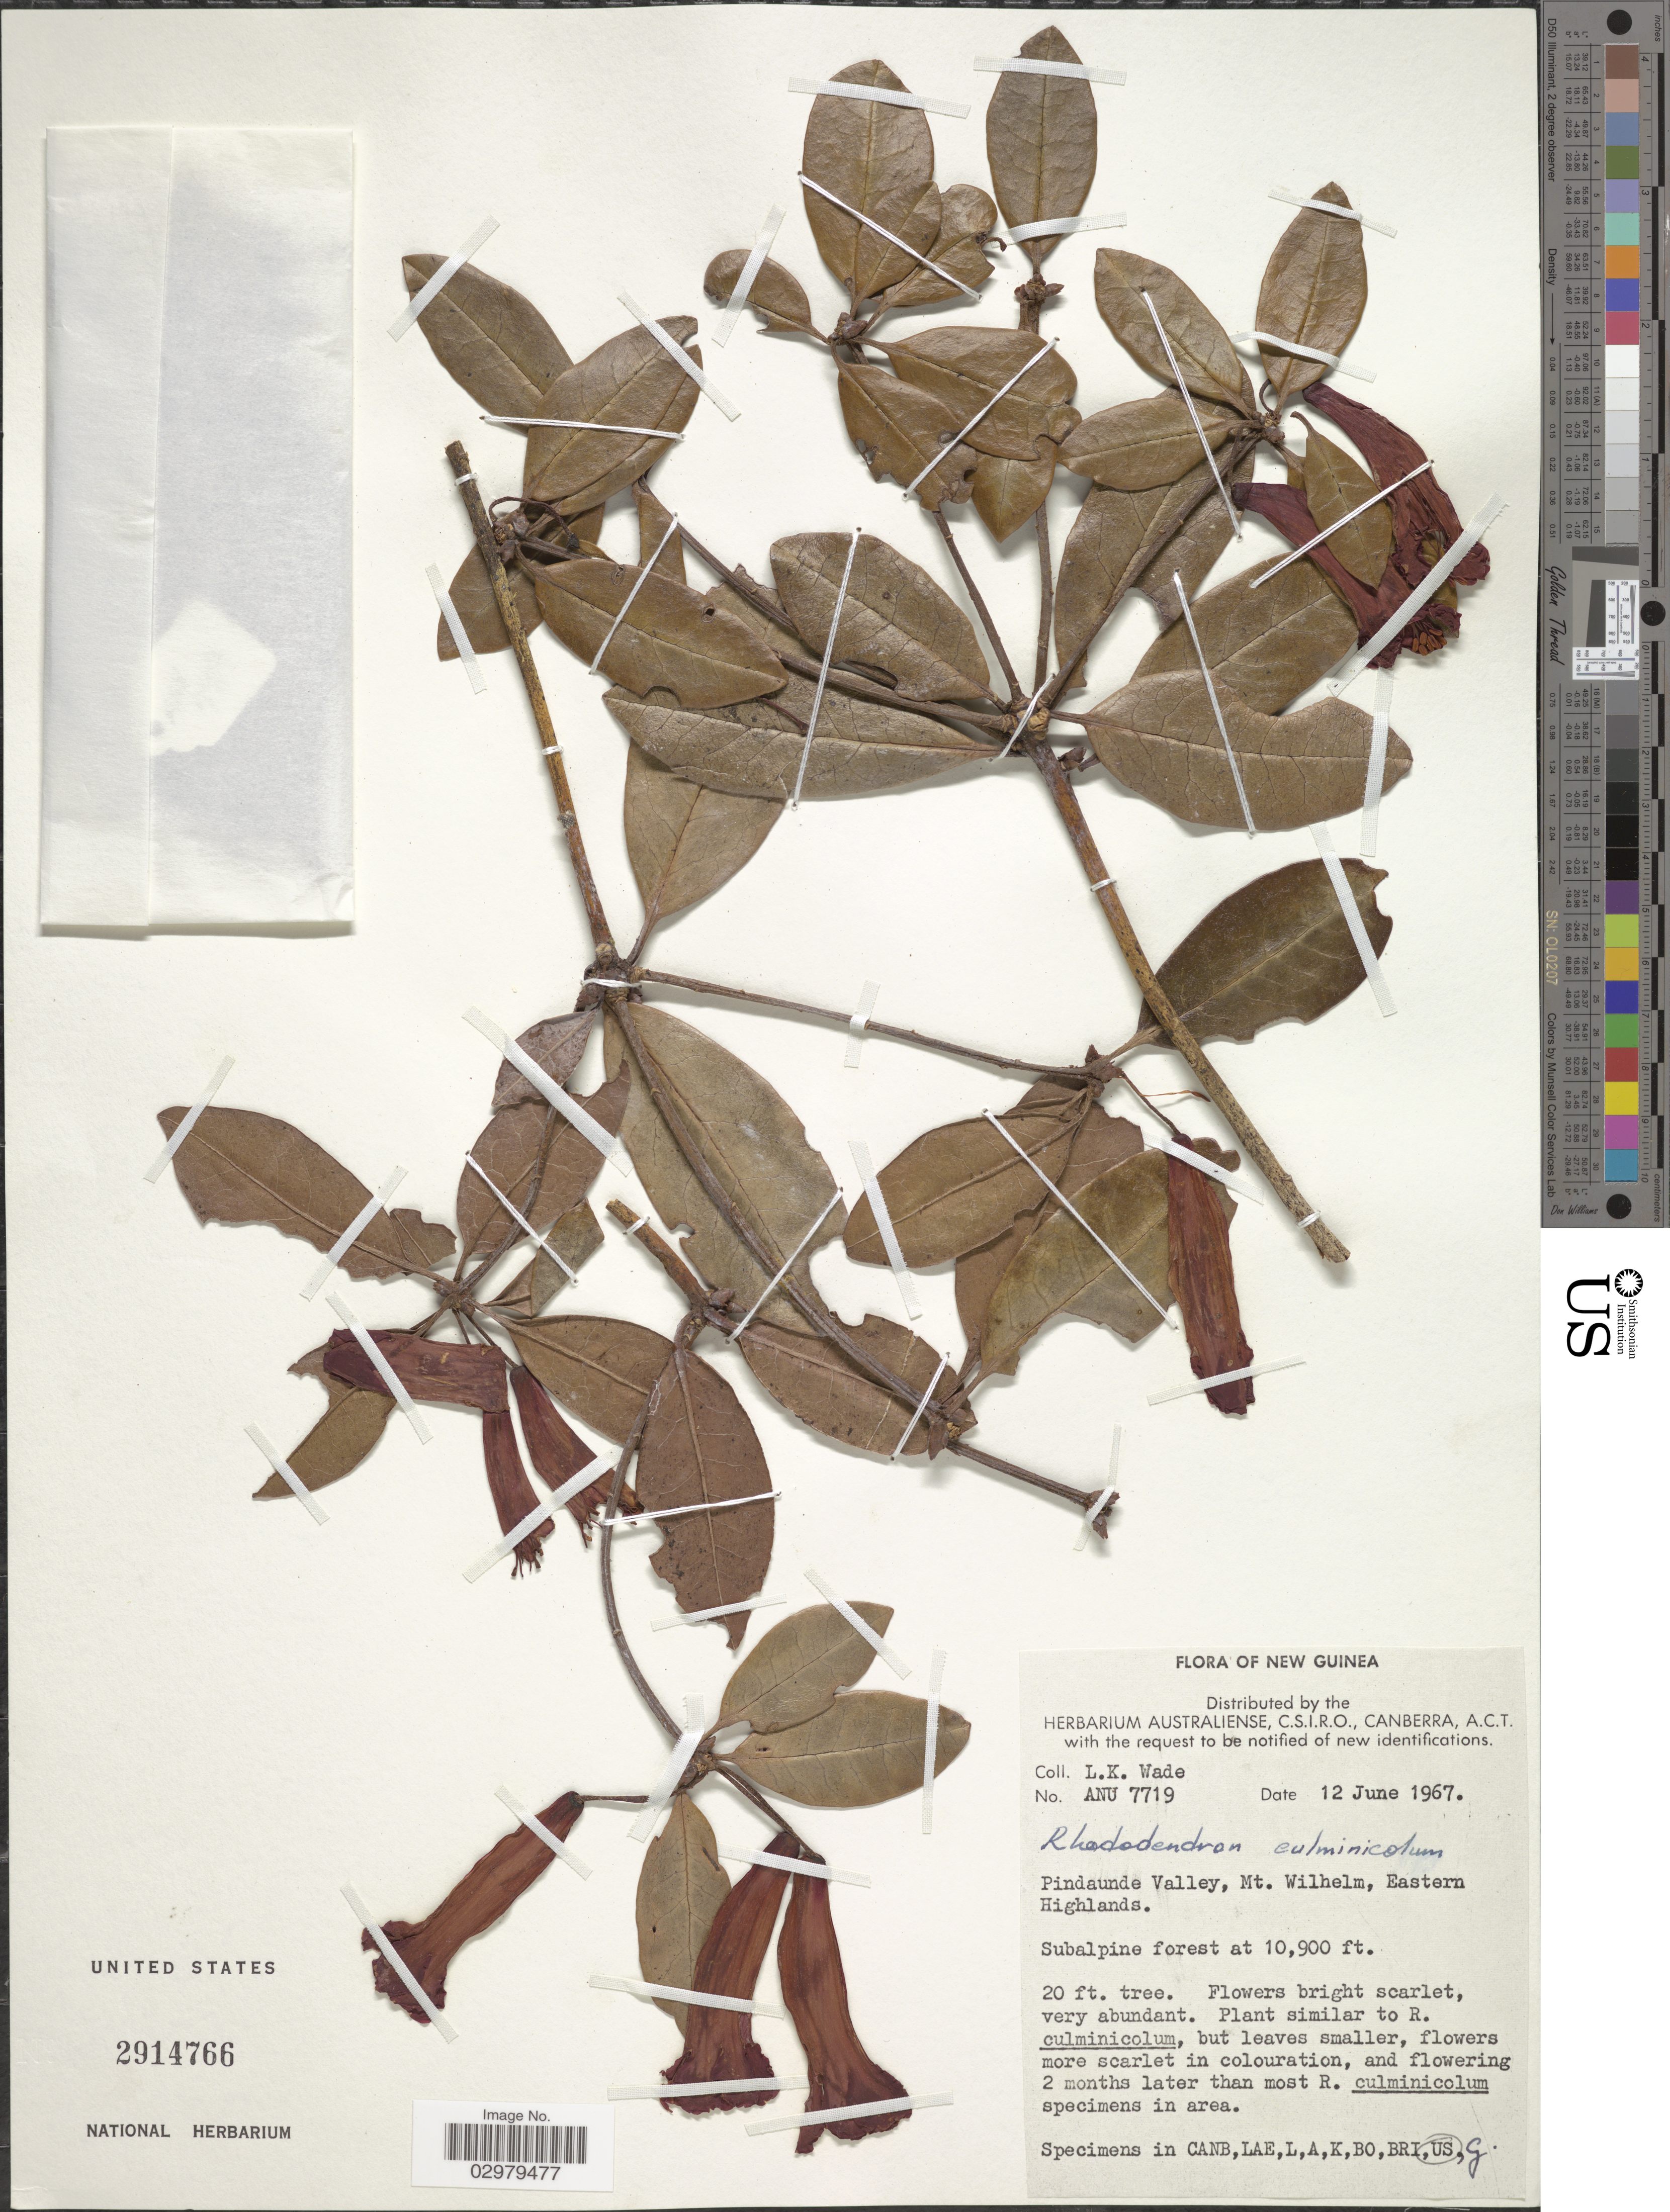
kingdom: Plantae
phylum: Tracheophyta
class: Magnoliopsida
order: Ericales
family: Ericaceae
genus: Rhododendron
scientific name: Rhododendron culminicolum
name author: F. Muell.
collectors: L. K. Wade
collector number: ANU 7719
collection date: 1967-06-12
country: Papua New Guinea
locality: New Guinea. Pindaunde Valley, Mt. Wilhelm, Eastern Highlands.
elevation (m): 3322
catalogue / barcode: US 2914766